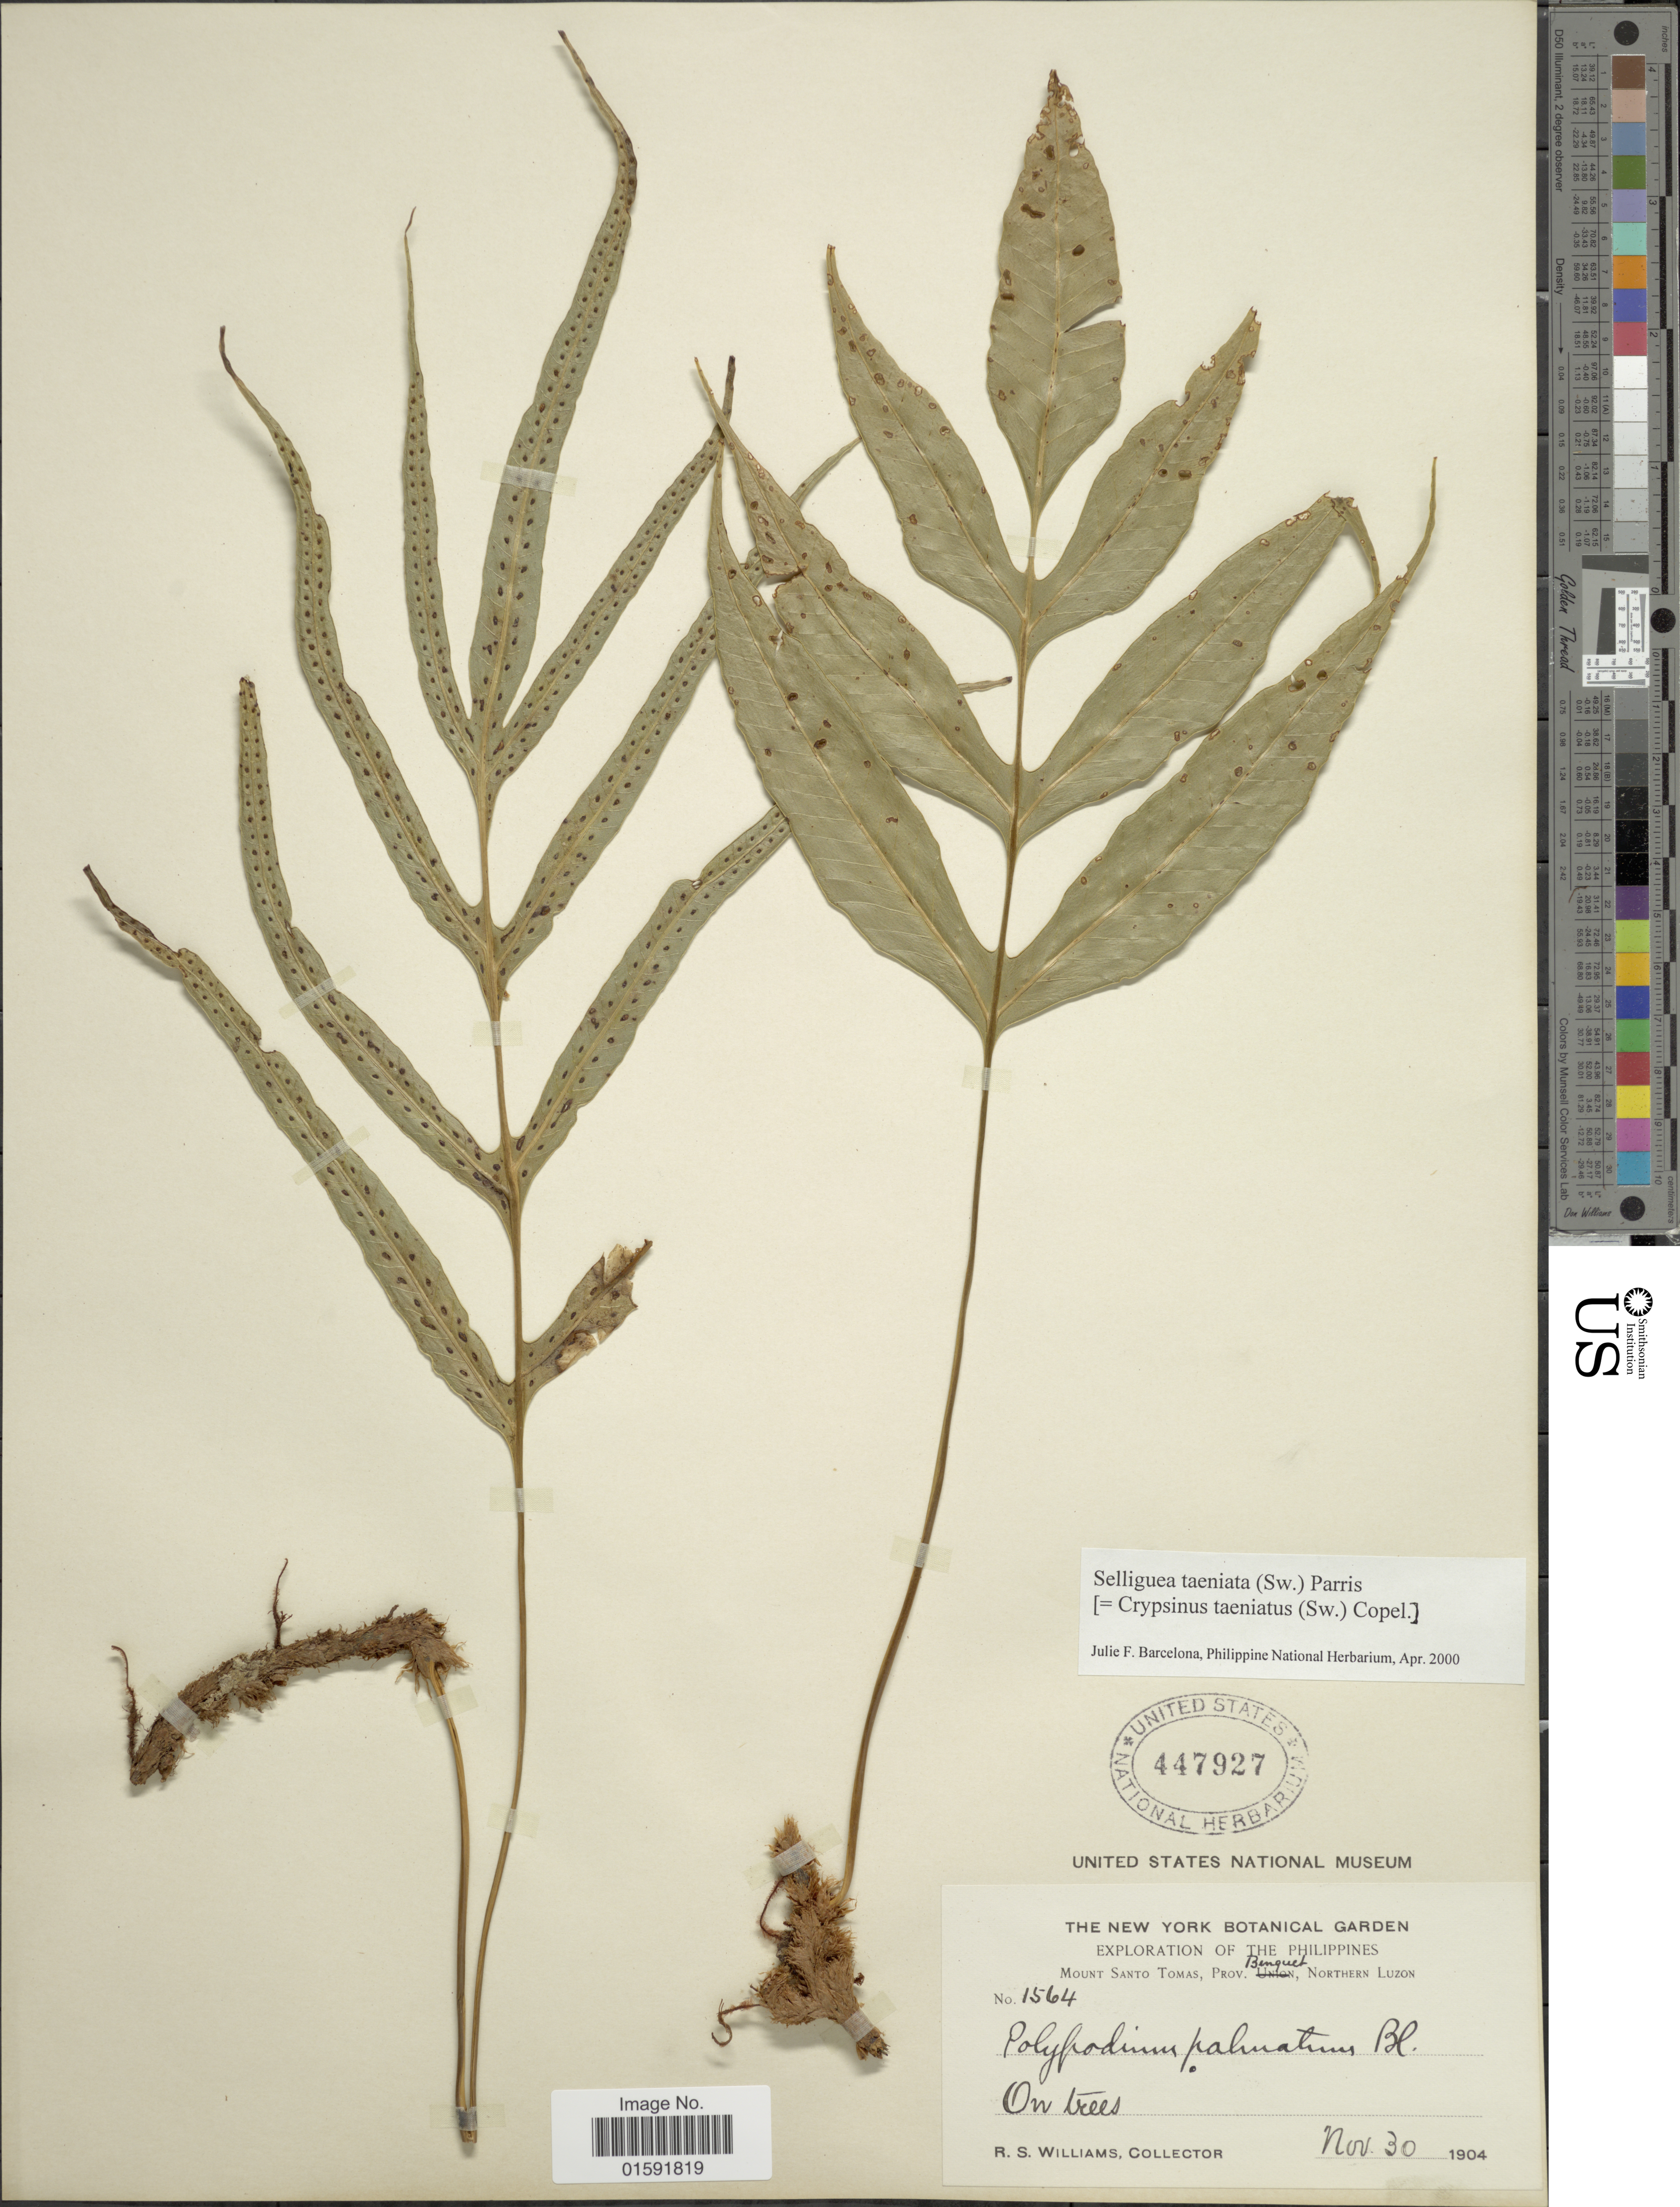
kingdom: Plantae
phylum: Tracheophyta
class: Polypodiopsida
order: Polypodiales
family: Polypodiaceae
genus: Selliguea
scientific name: Selliguea taeniata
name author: Parris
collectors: R. S. Williams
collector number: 1564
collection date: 1904-11-30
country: Philippines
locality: Mount Santo Tomas, Prov. Benguet, Northern Luzon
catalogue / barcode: US 447927